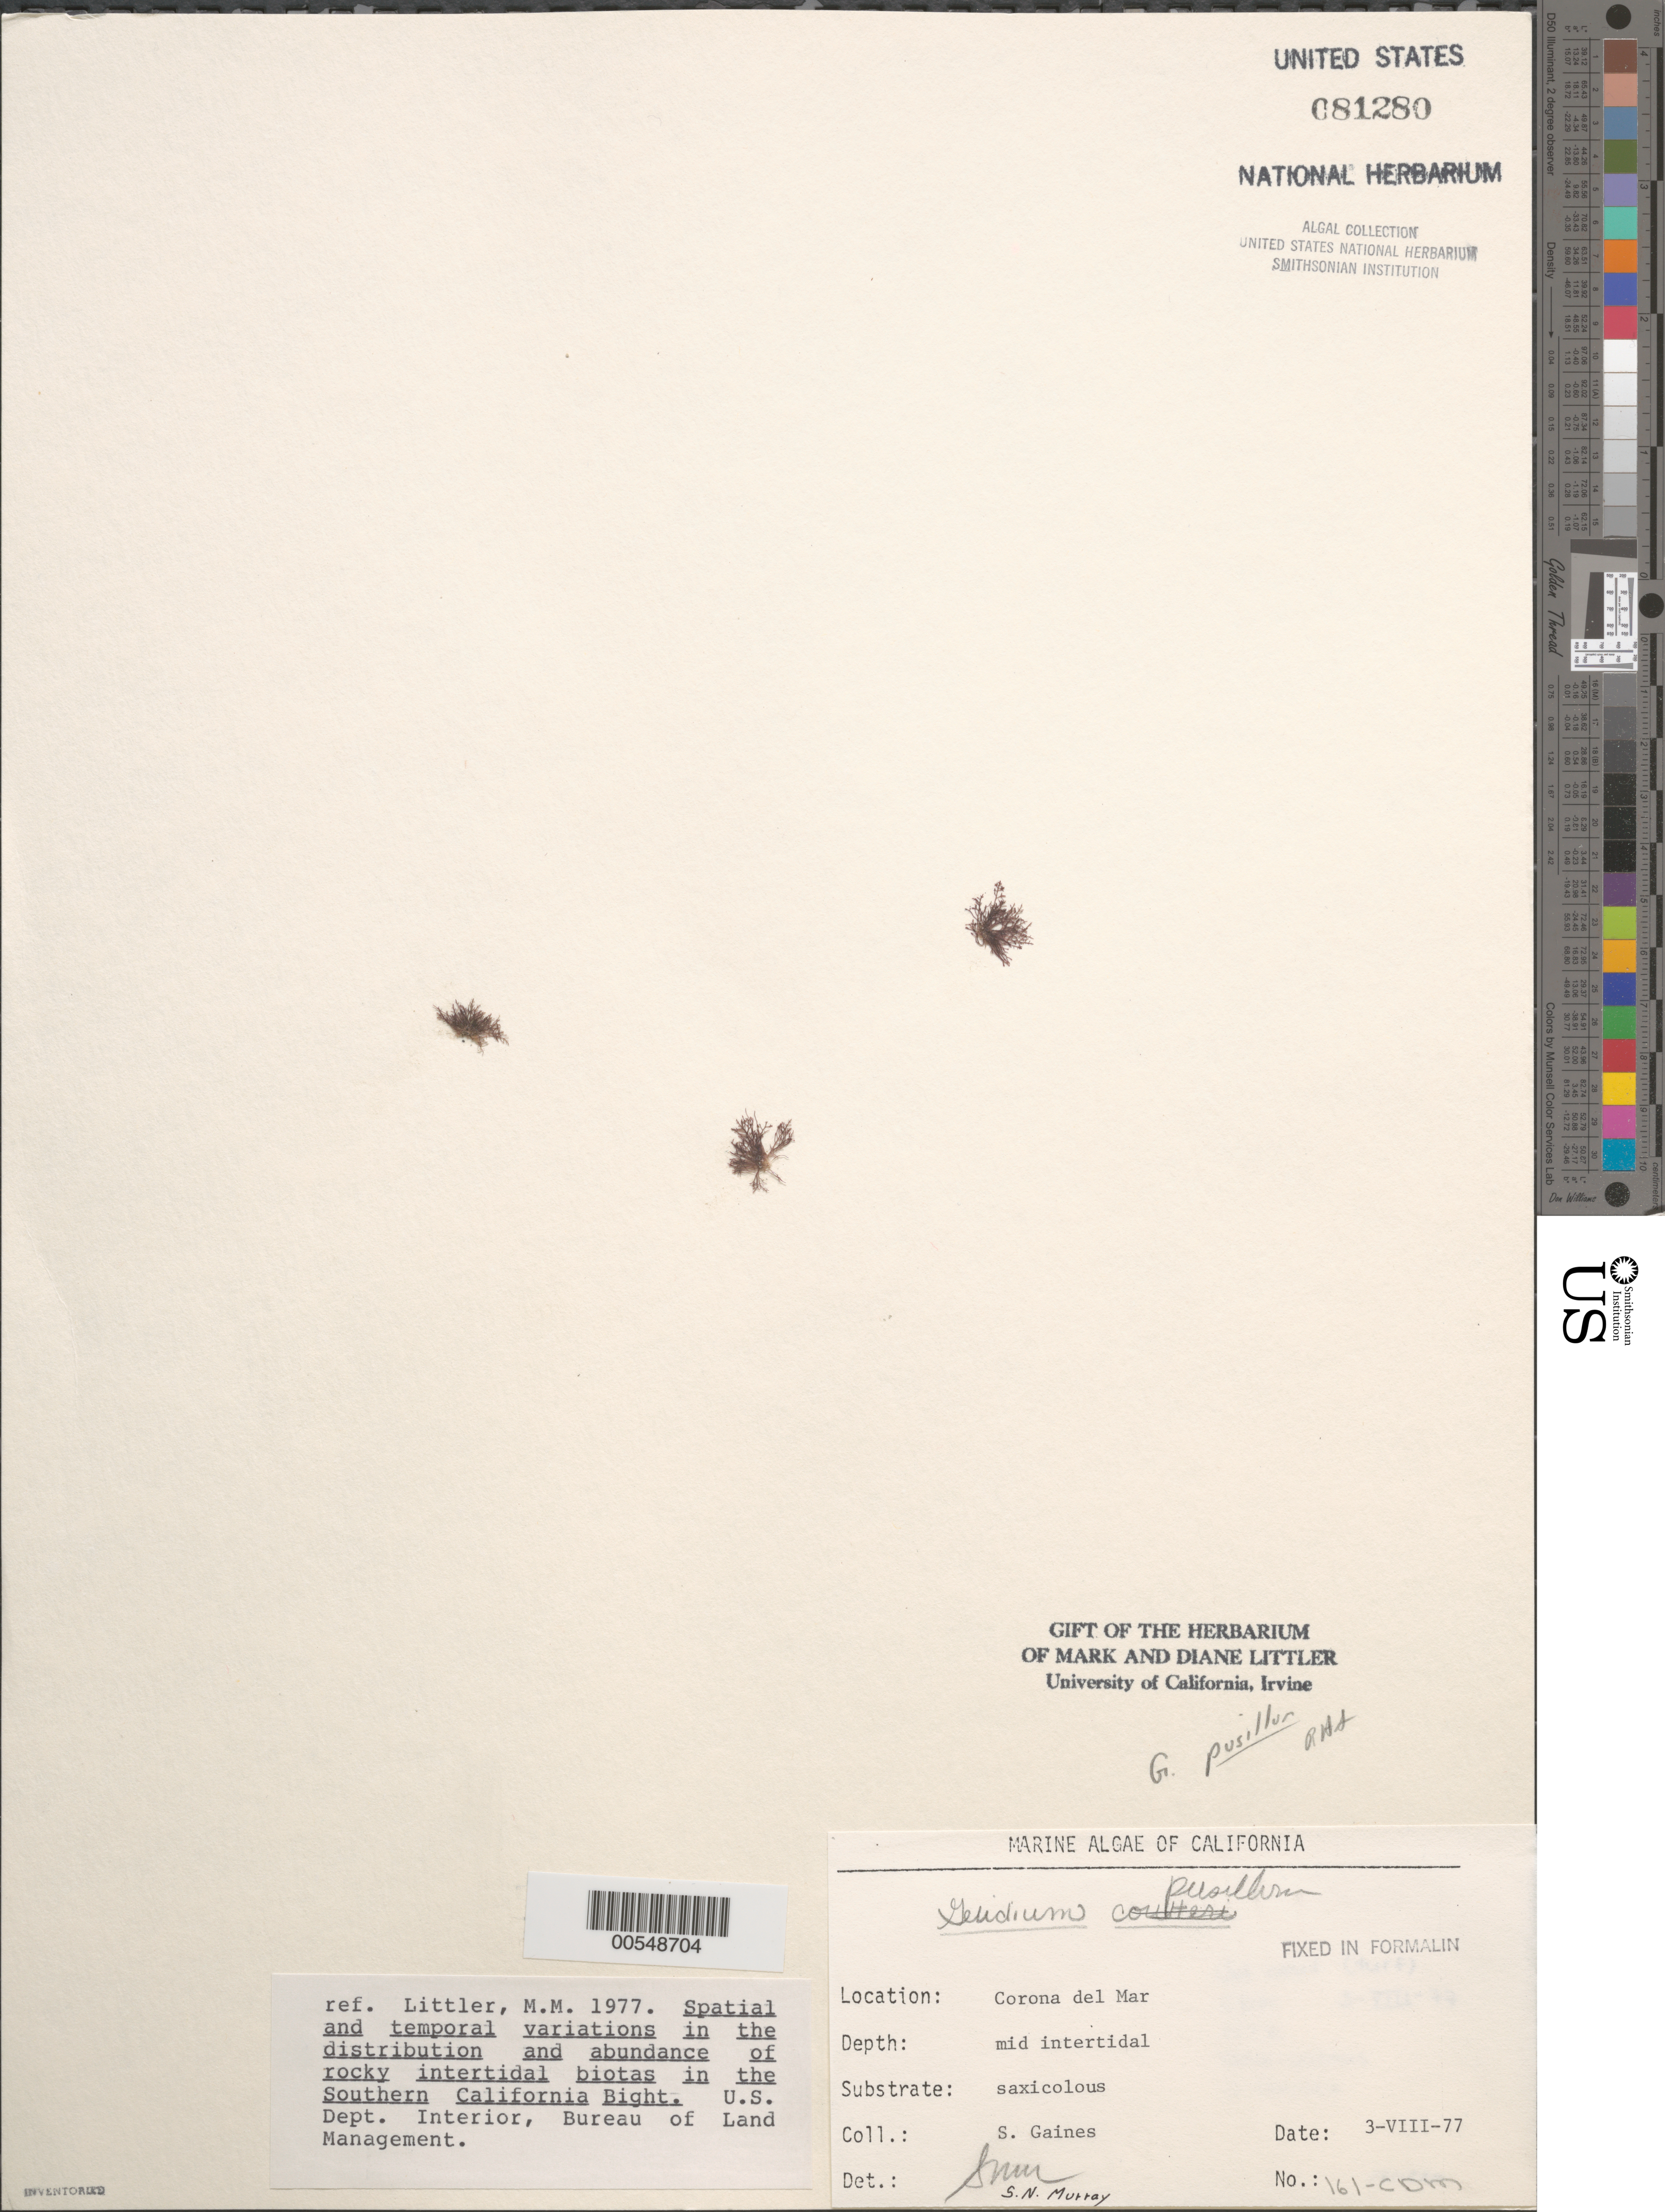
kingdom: Plantae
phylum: Rhodophyta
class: Florideophyceae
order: Gelidiales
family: Gelidiaceae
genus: Gelidium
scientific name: Gelidium pusillum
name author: (Stackh.) Le Jol.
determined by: Sims, Robert H.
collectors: S. Gaines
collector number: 161-cdm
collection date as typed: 03 Aug 1977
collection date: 1977-08-03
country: United States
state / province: California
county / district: Orange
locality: Corona del Mar, mouth of Morning Canyon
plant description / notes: BLM-SOCALBIGHT Rocky Intertidal Survey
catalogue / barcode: US 81280